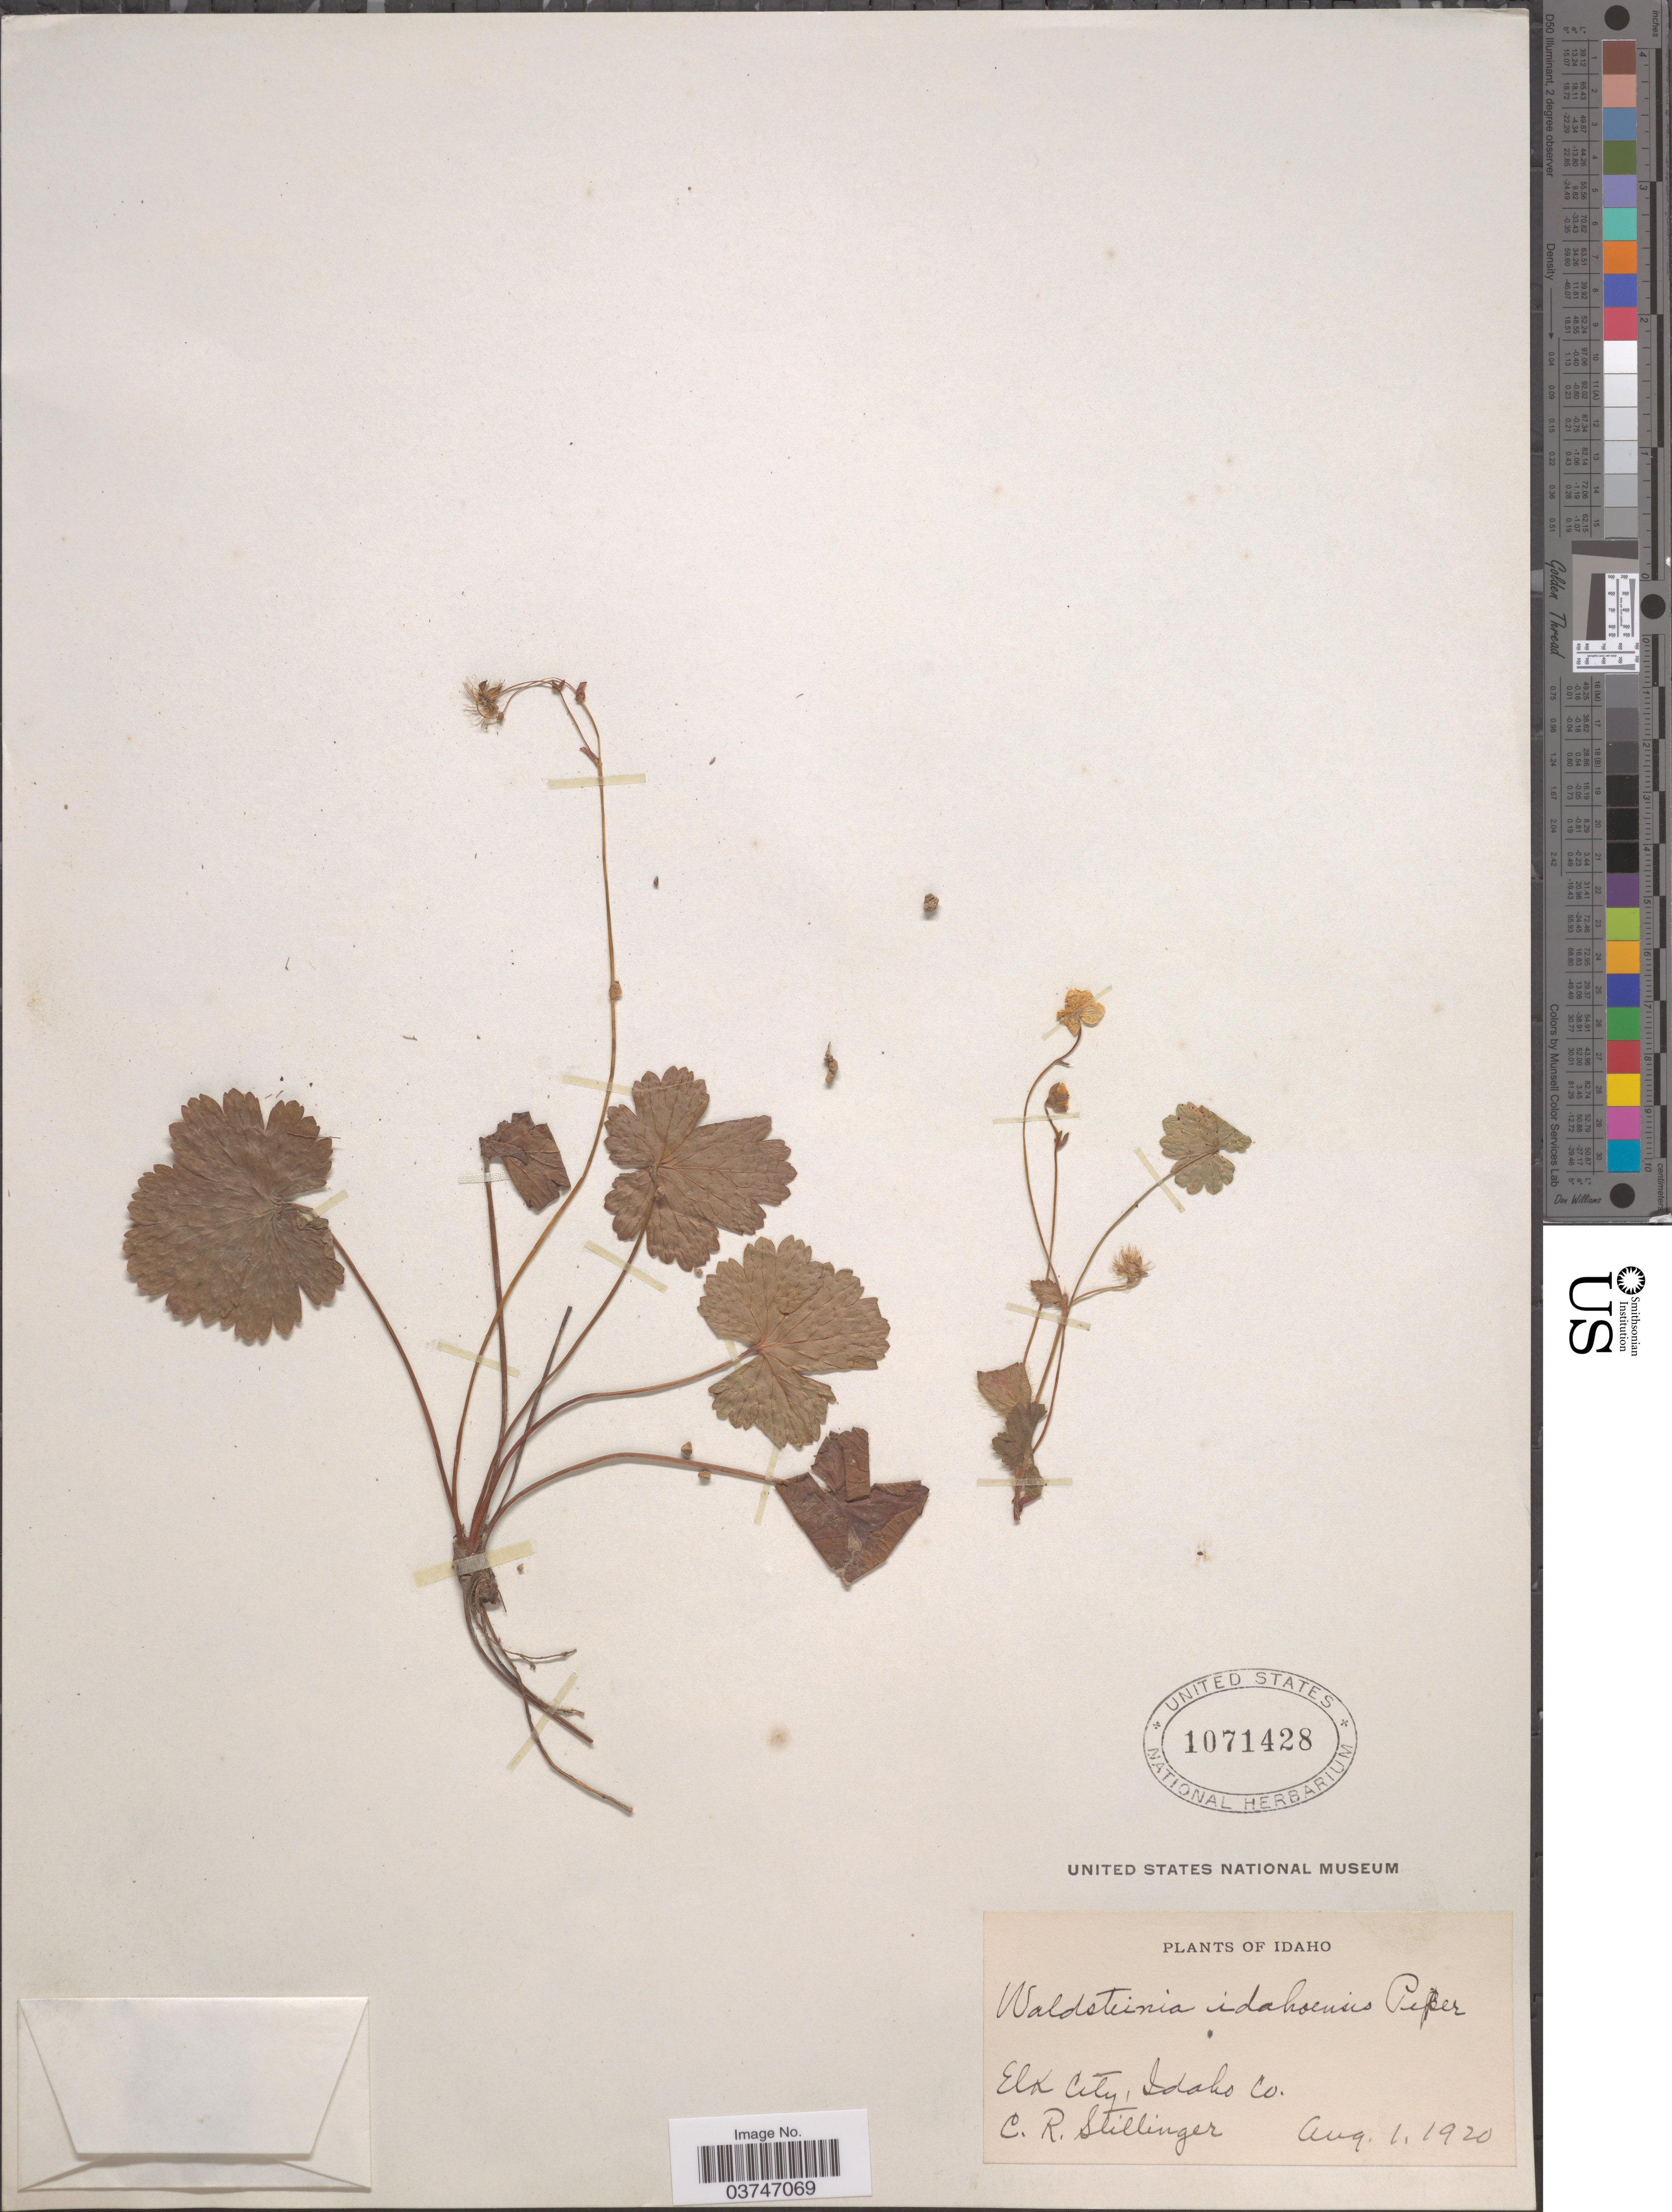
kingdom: Plantae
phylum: Tracheophyta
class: Magnoliopsida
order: Rosales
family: Rosaceae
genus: Waldsteinia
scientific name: Waldsteinia idahoensis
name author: Piper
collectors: C. Stillinger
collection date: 1920-08-01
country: United States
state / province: Idaho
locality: Elk City, Idaho Co.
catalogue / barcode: US 1071428